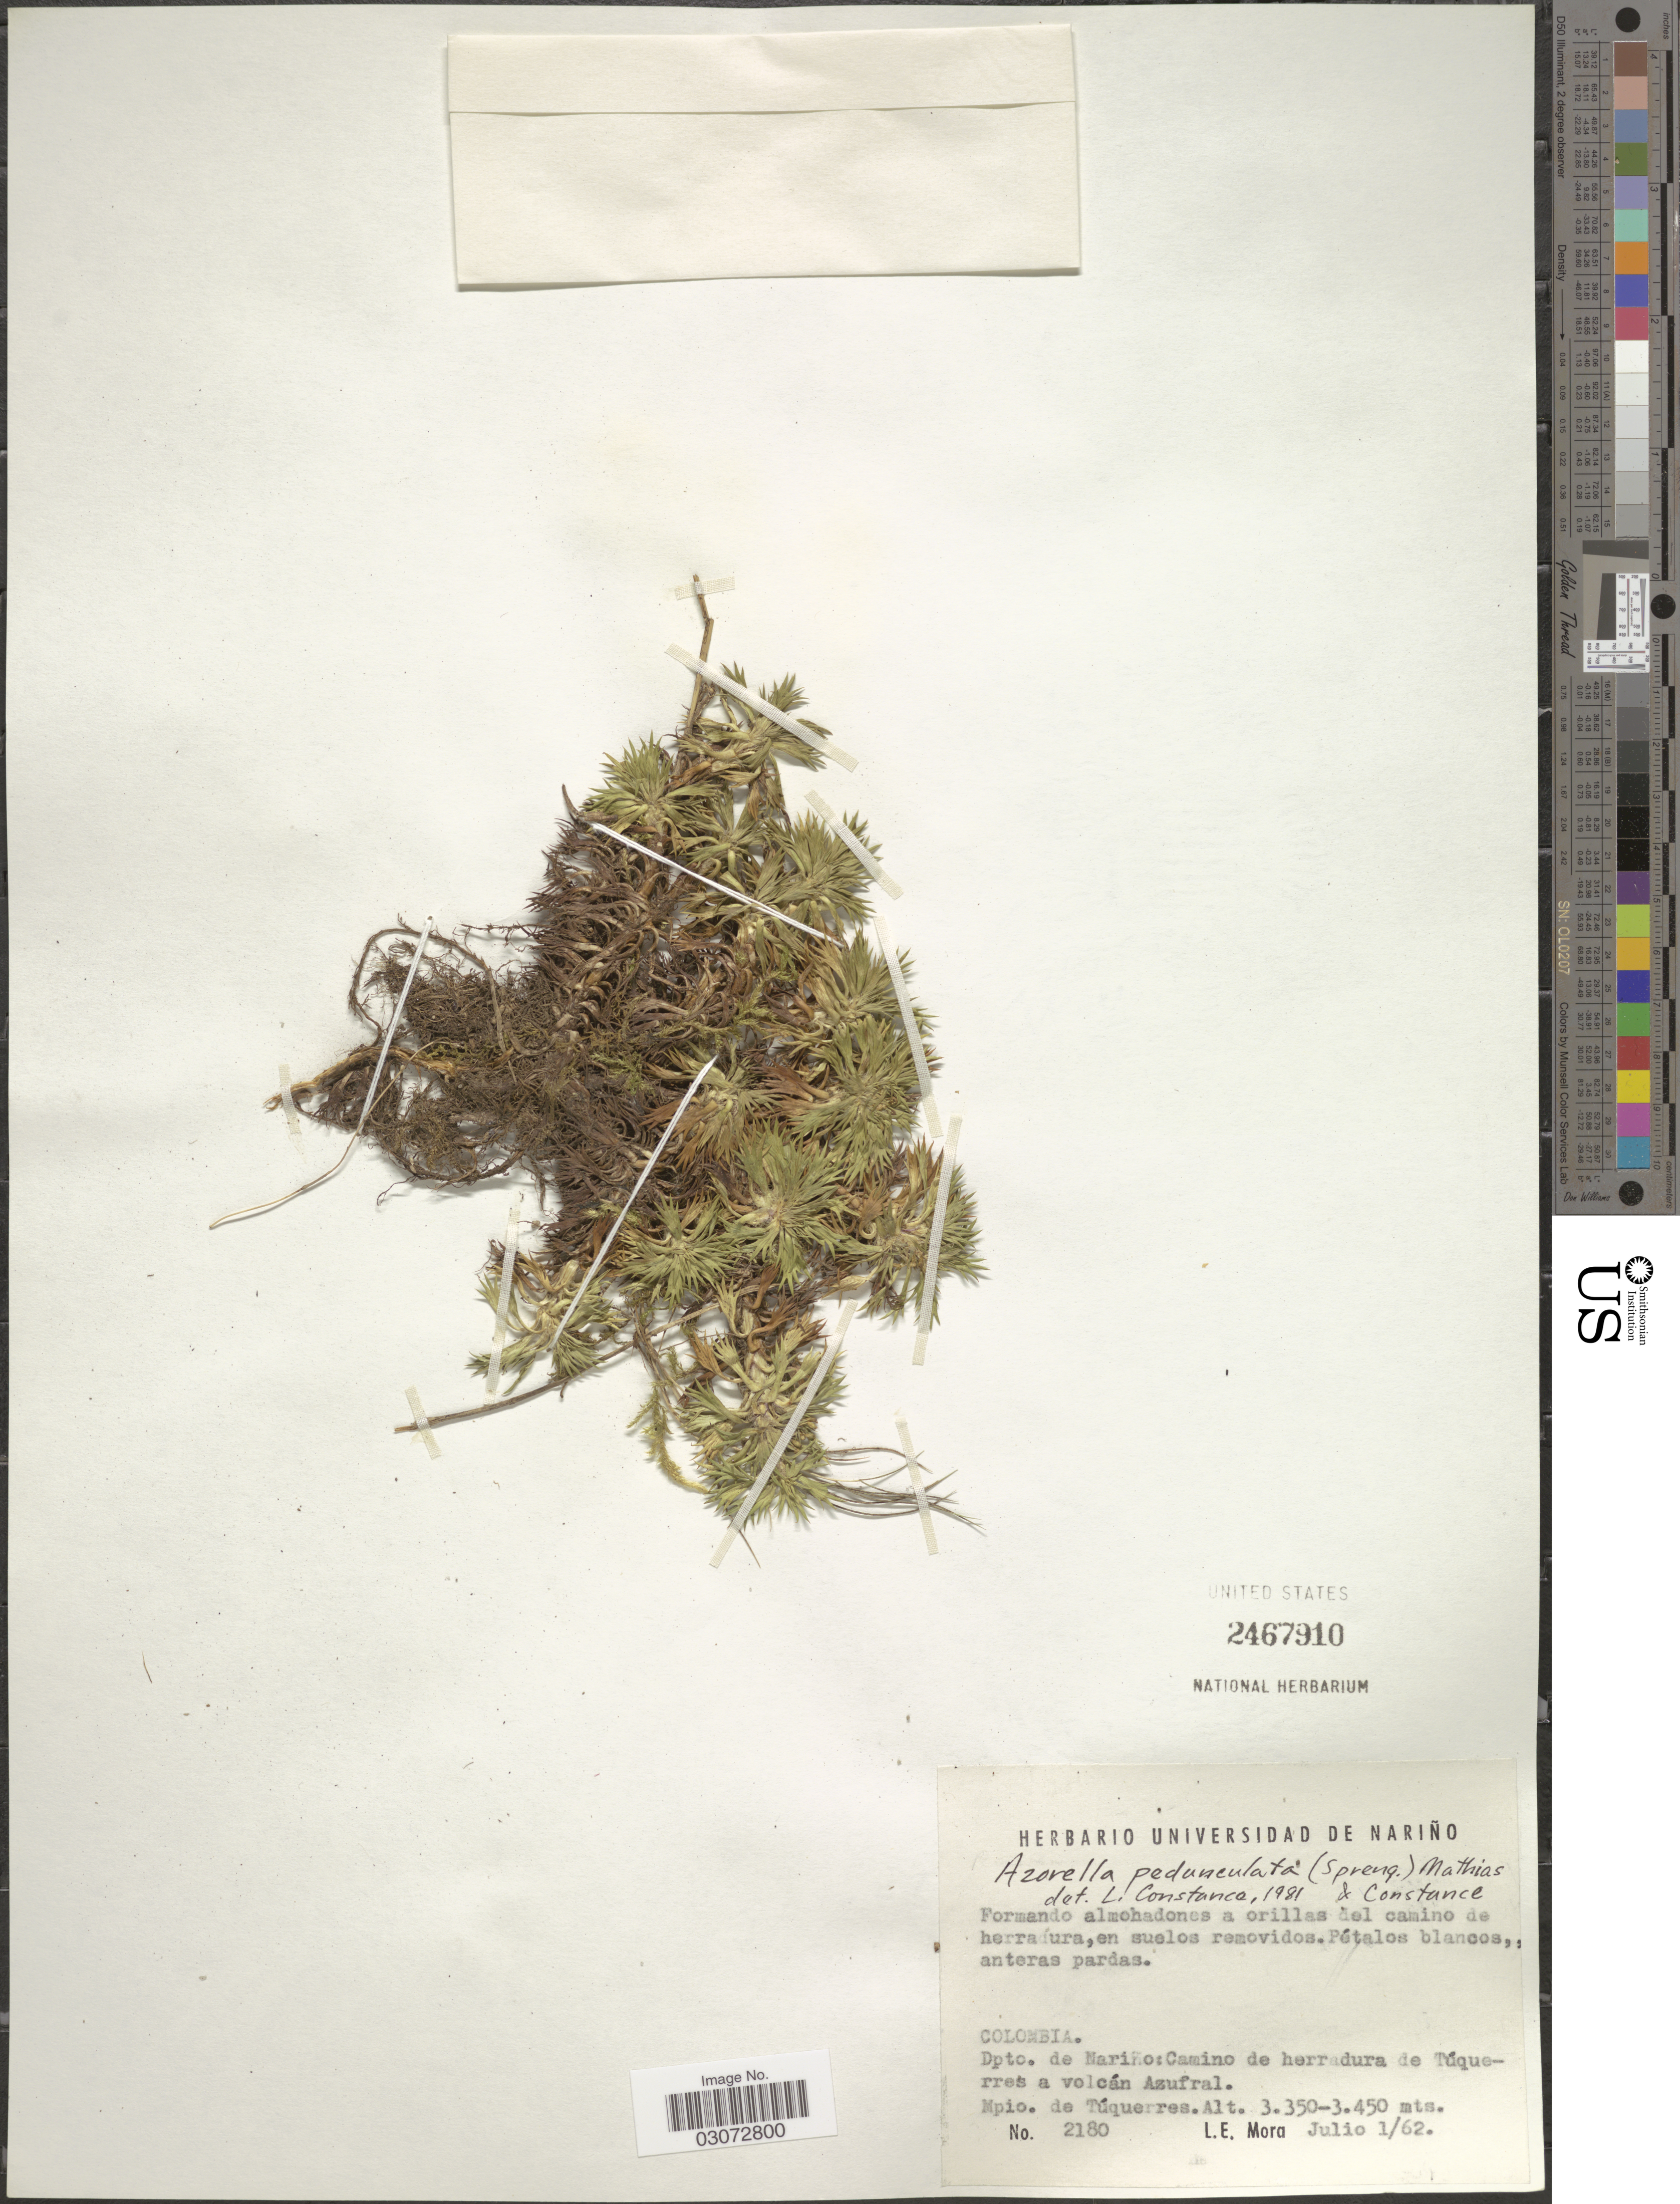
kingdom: Plantae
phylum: Tracheophyta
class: Magnoliopsida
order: Apiales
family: Apiaceae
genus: Azorella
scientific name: Azorella pedunculata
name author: (Spreng.) Mathias & Constance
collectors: L. Mora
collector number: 2180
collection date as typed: Transcribed d/m/y: 1/7/62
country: Colombia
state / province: Nariño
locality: Dpto. de Nariño: Camino de herradura de Túquerres a volcán Azufral. Mpio. de Túquerres.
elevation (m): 3350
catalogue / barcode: US 2467910